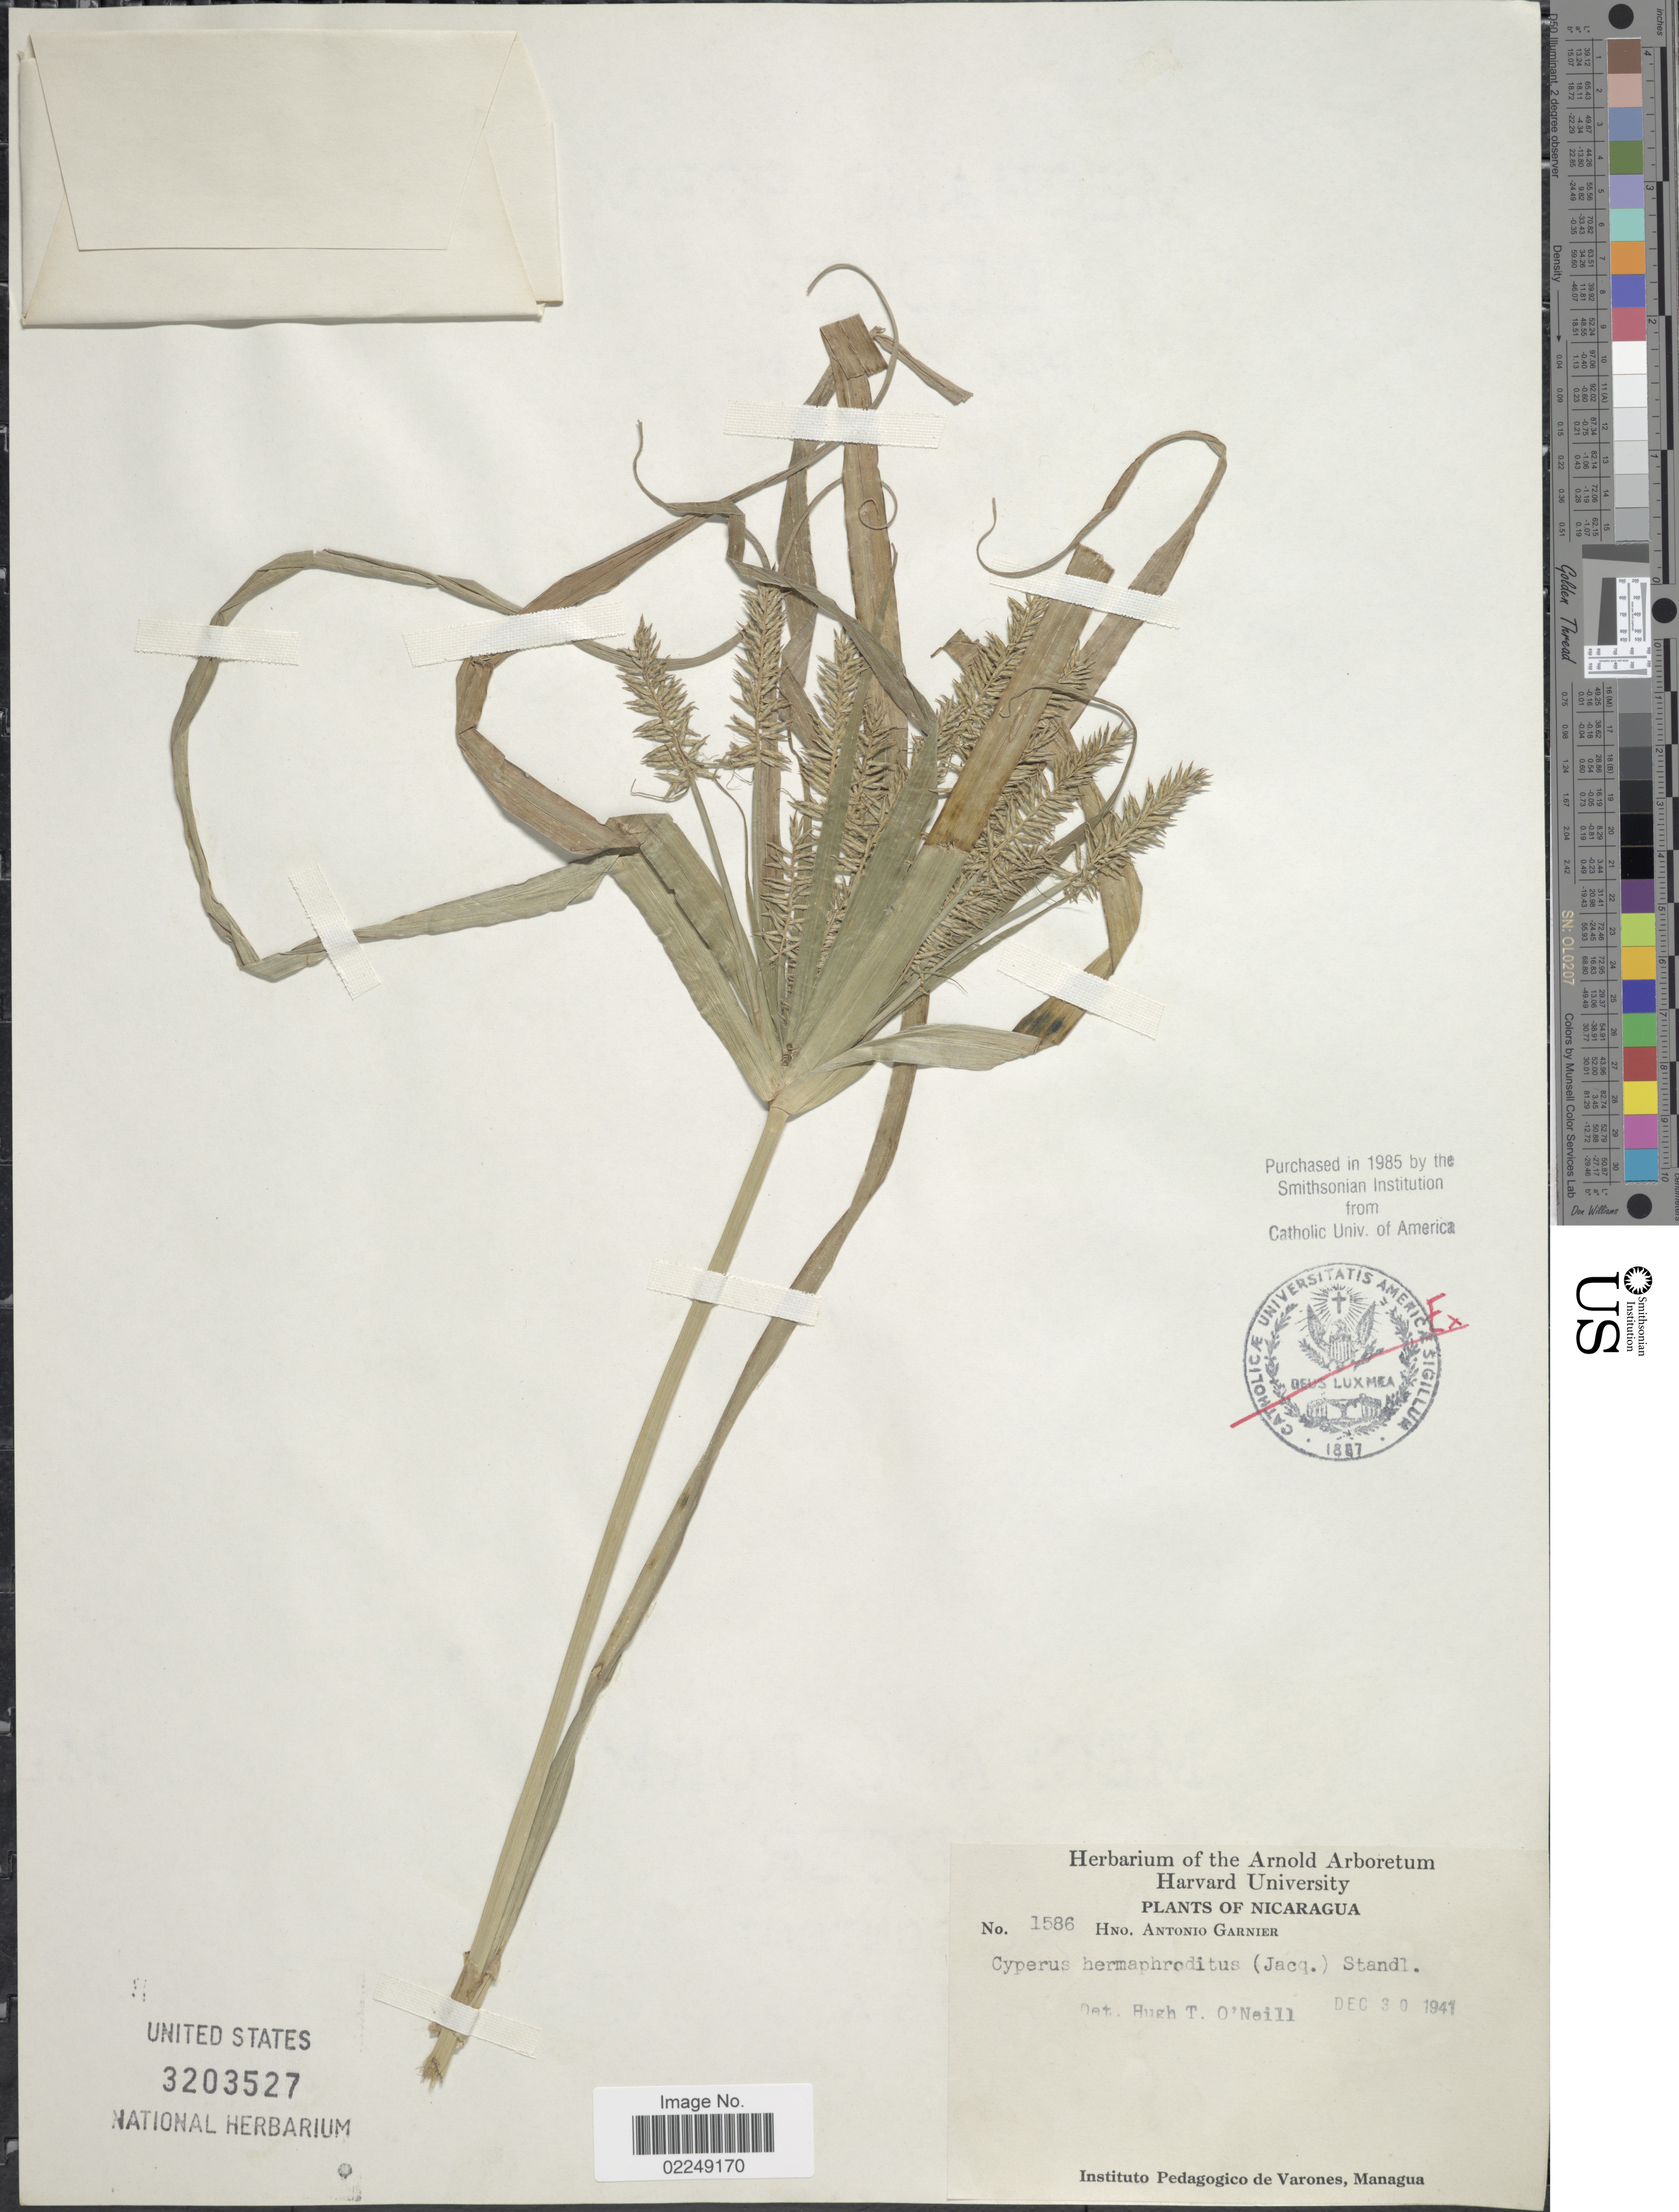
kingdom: Plantae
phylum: Tracheophyta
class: Liliopsida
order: Poales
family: Cyperaceae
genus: Cyperus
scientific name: Cyperus hermaphroditus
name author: (Jacq.) Standl.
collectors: Bro. A. Garnier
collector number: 1586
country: Nicaragua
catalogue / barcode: US 3203527